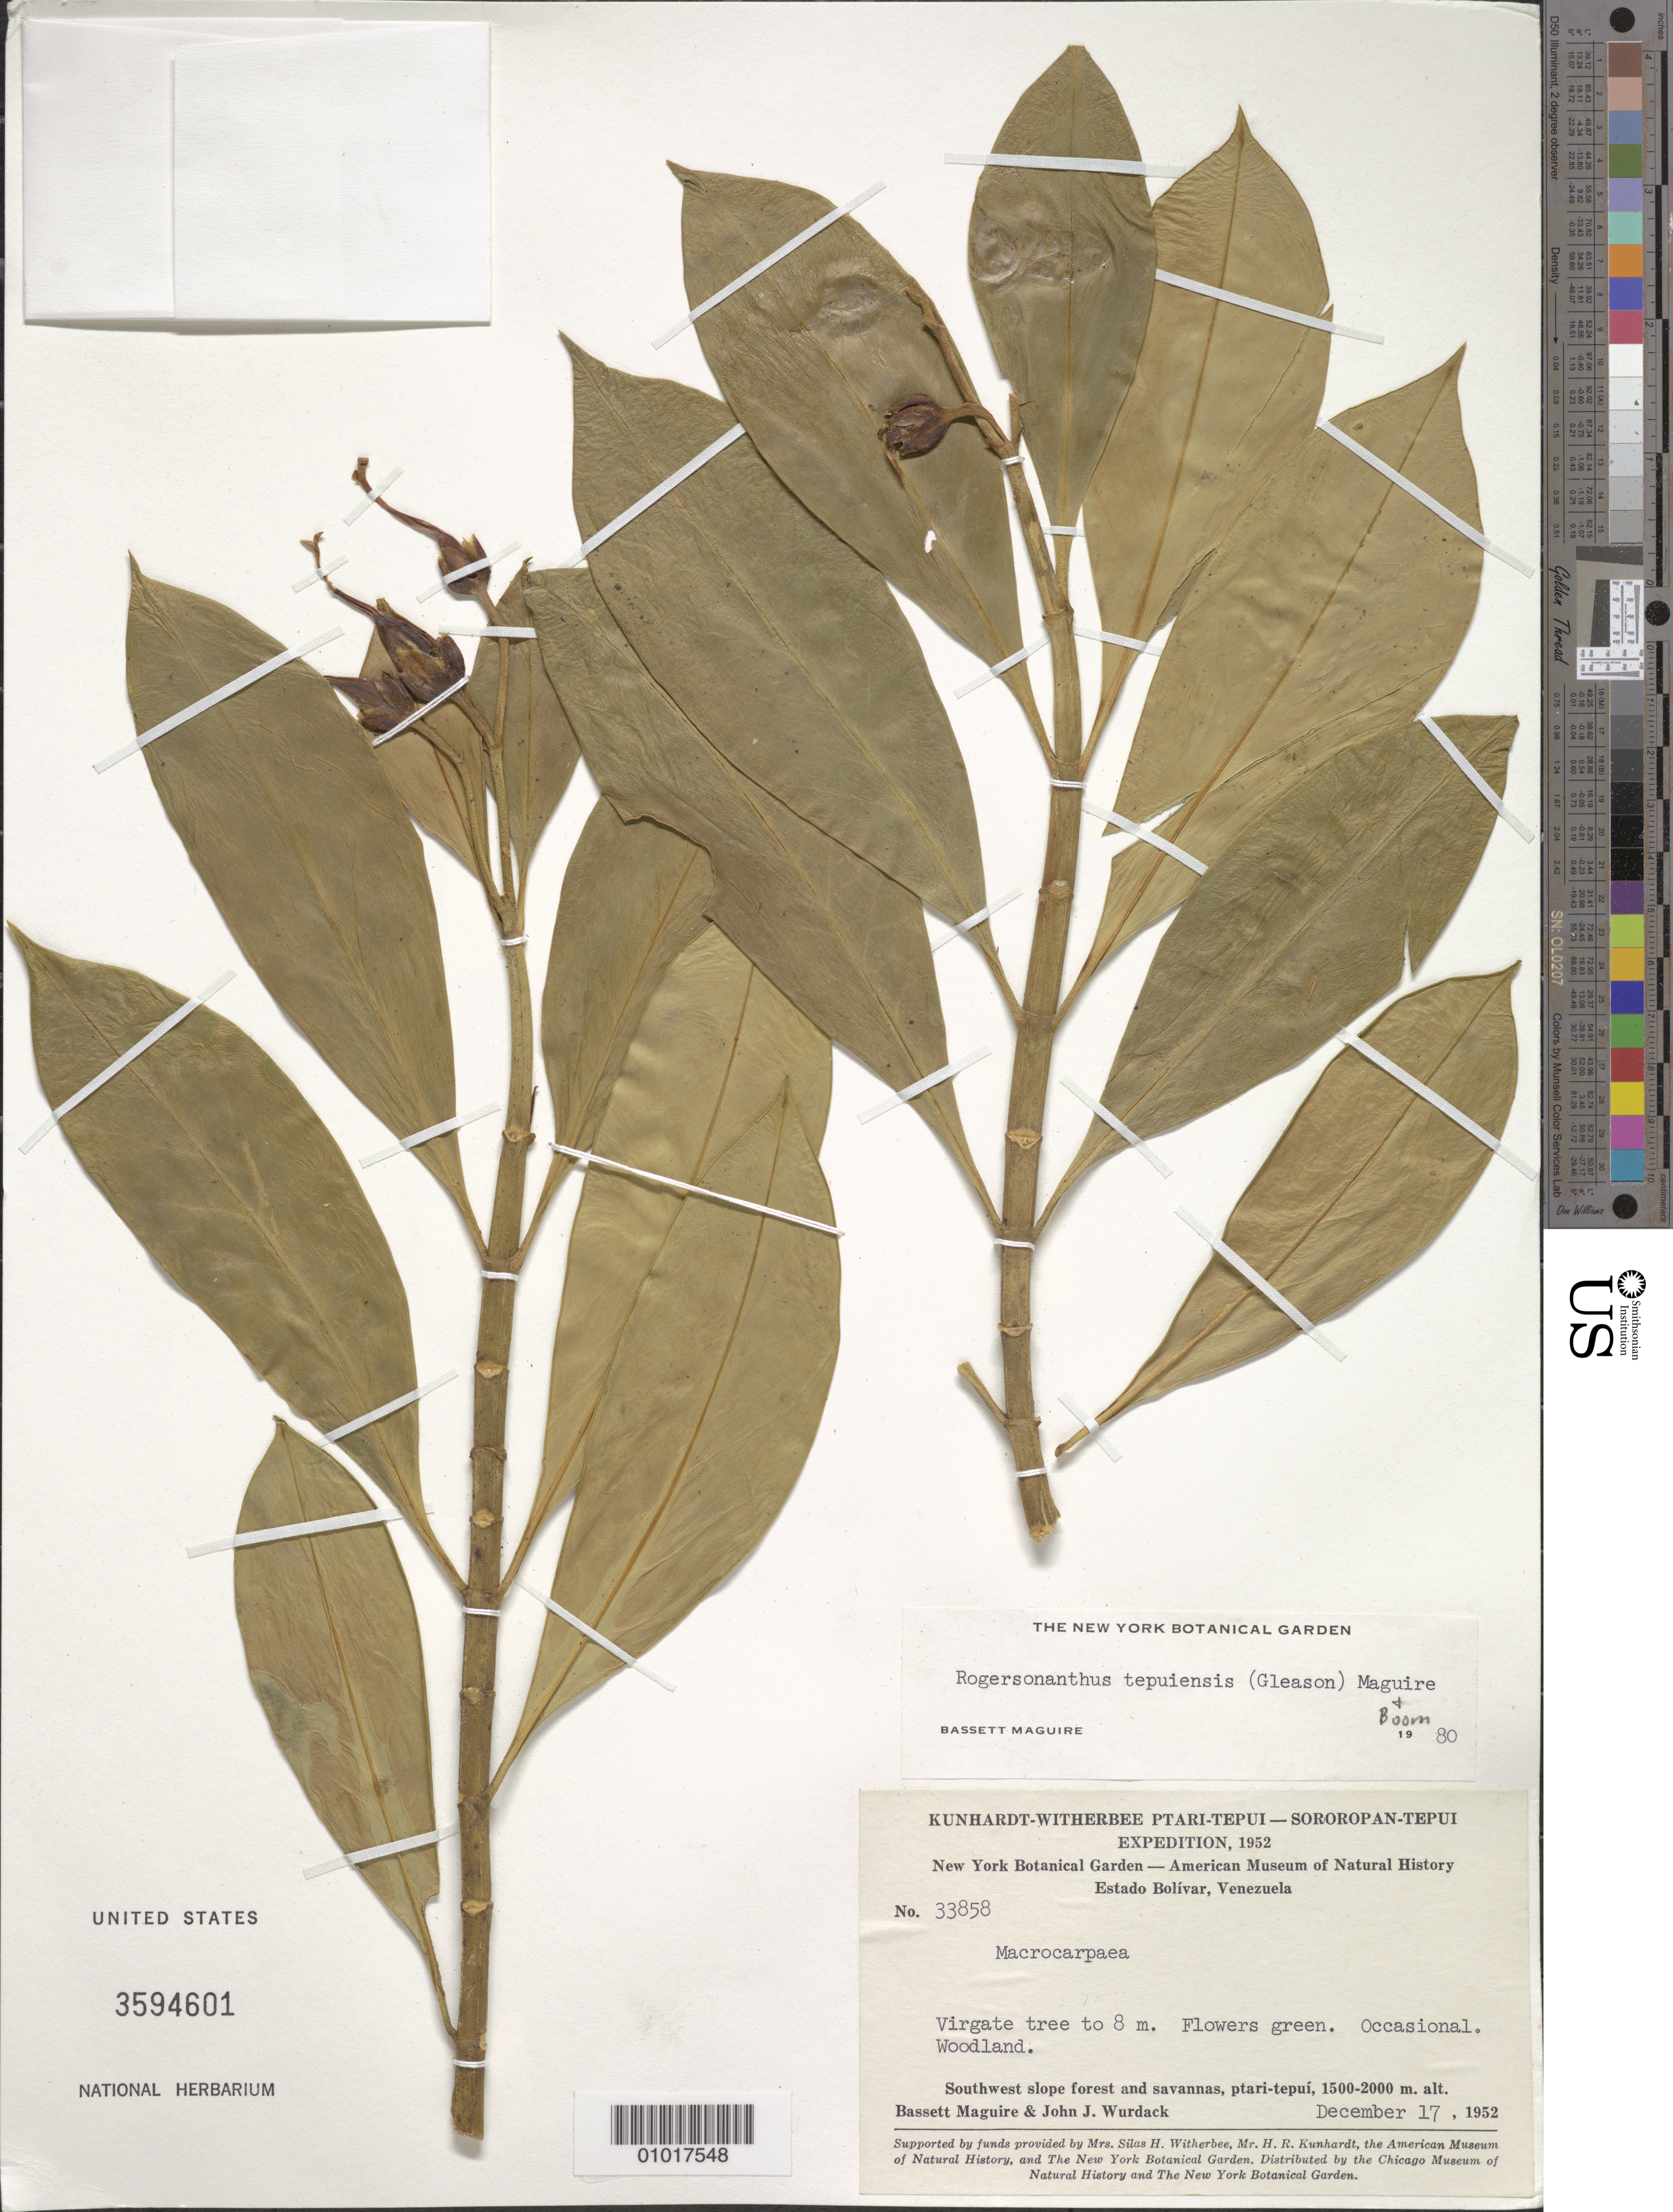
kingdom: Plantae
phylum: Tracheophyta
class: Magnoliopsida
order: Gentianales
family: Gentianaceae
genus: Rogersonanthus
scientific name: Rogersonanthus tepuiensis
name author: (Gleason) Maguire & B.M. Boom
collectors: B. Maguire & J. J. Wurdack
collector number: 33858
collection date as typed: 17-Dec-52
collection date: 1952-12-17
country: Venezuela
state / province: Bolívar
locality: ptarti-tepuí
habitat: Woodland. SW slope forest and savannas.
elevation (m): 1500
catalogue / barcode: US 3594601